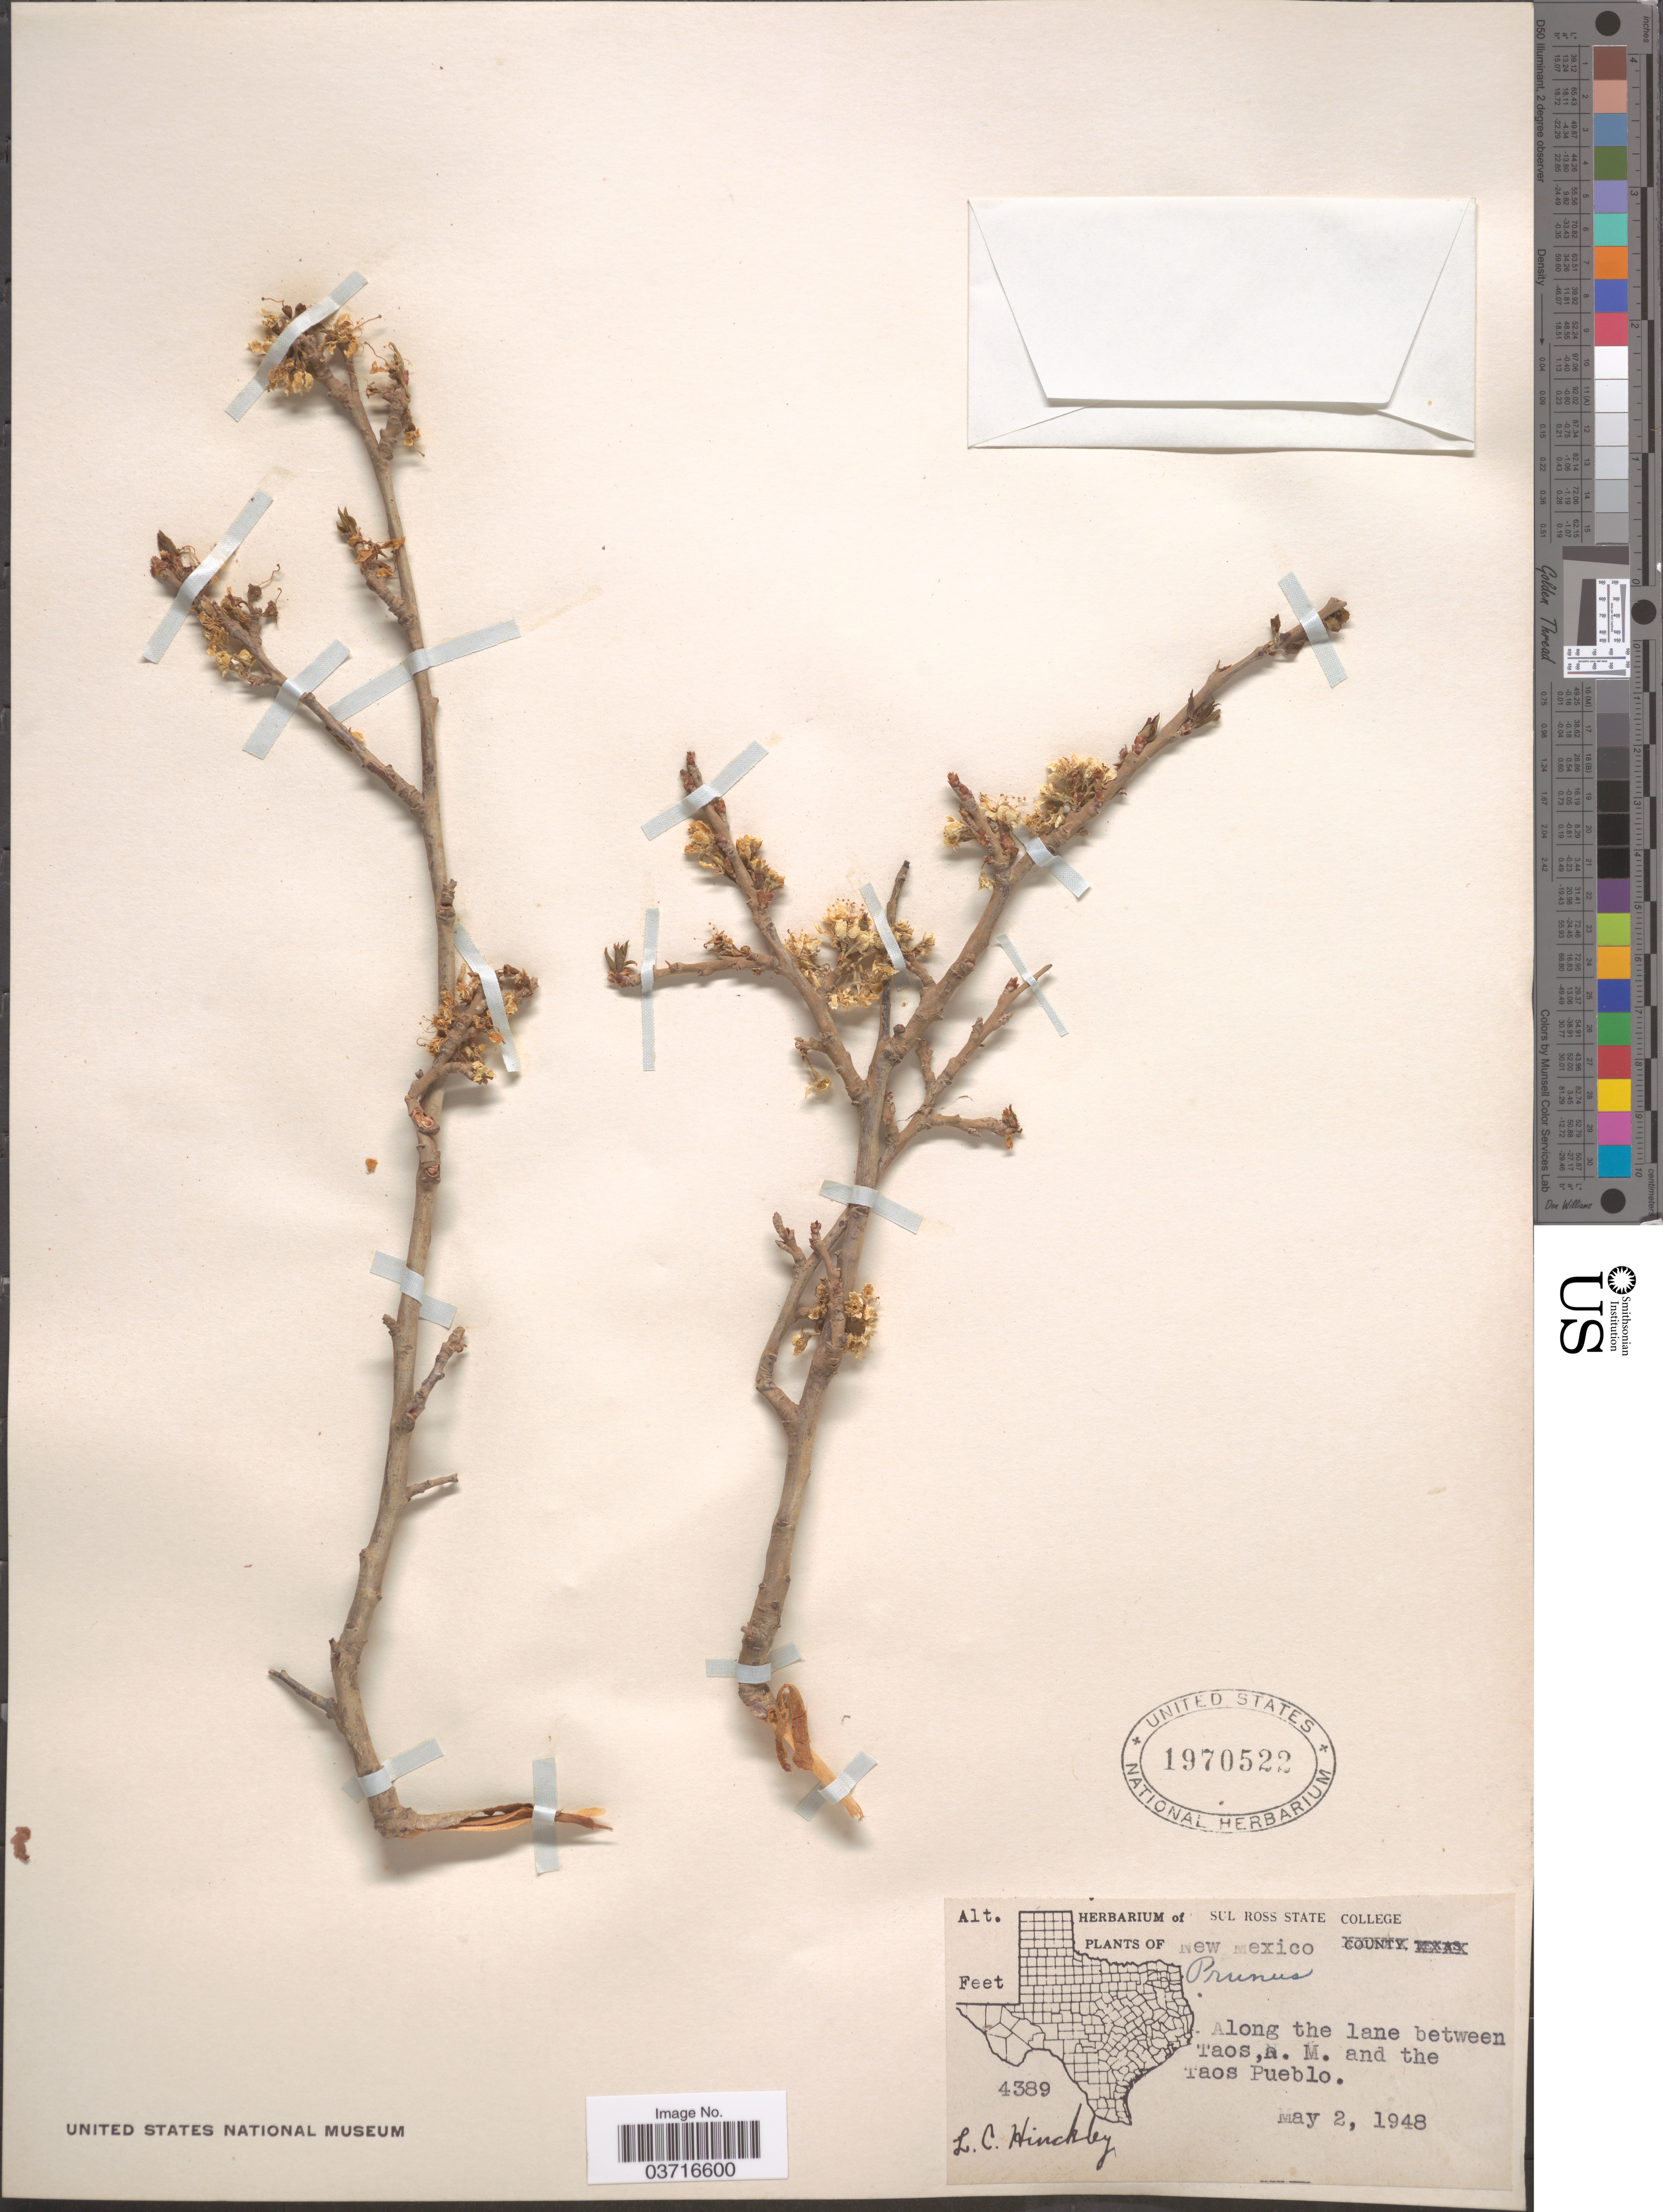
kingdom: Plantae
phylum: Tracheophyta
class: Magnoliopsida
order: Rosales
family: Rosaceae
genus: Prunus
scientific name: Prunus sp.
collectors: L. Hinckley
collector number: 4389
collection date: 1948-05-02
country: United States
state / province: New Mexico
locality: Along the lane between Taos, N. M. and the Taos Pueblo.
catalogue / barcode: US 1970522